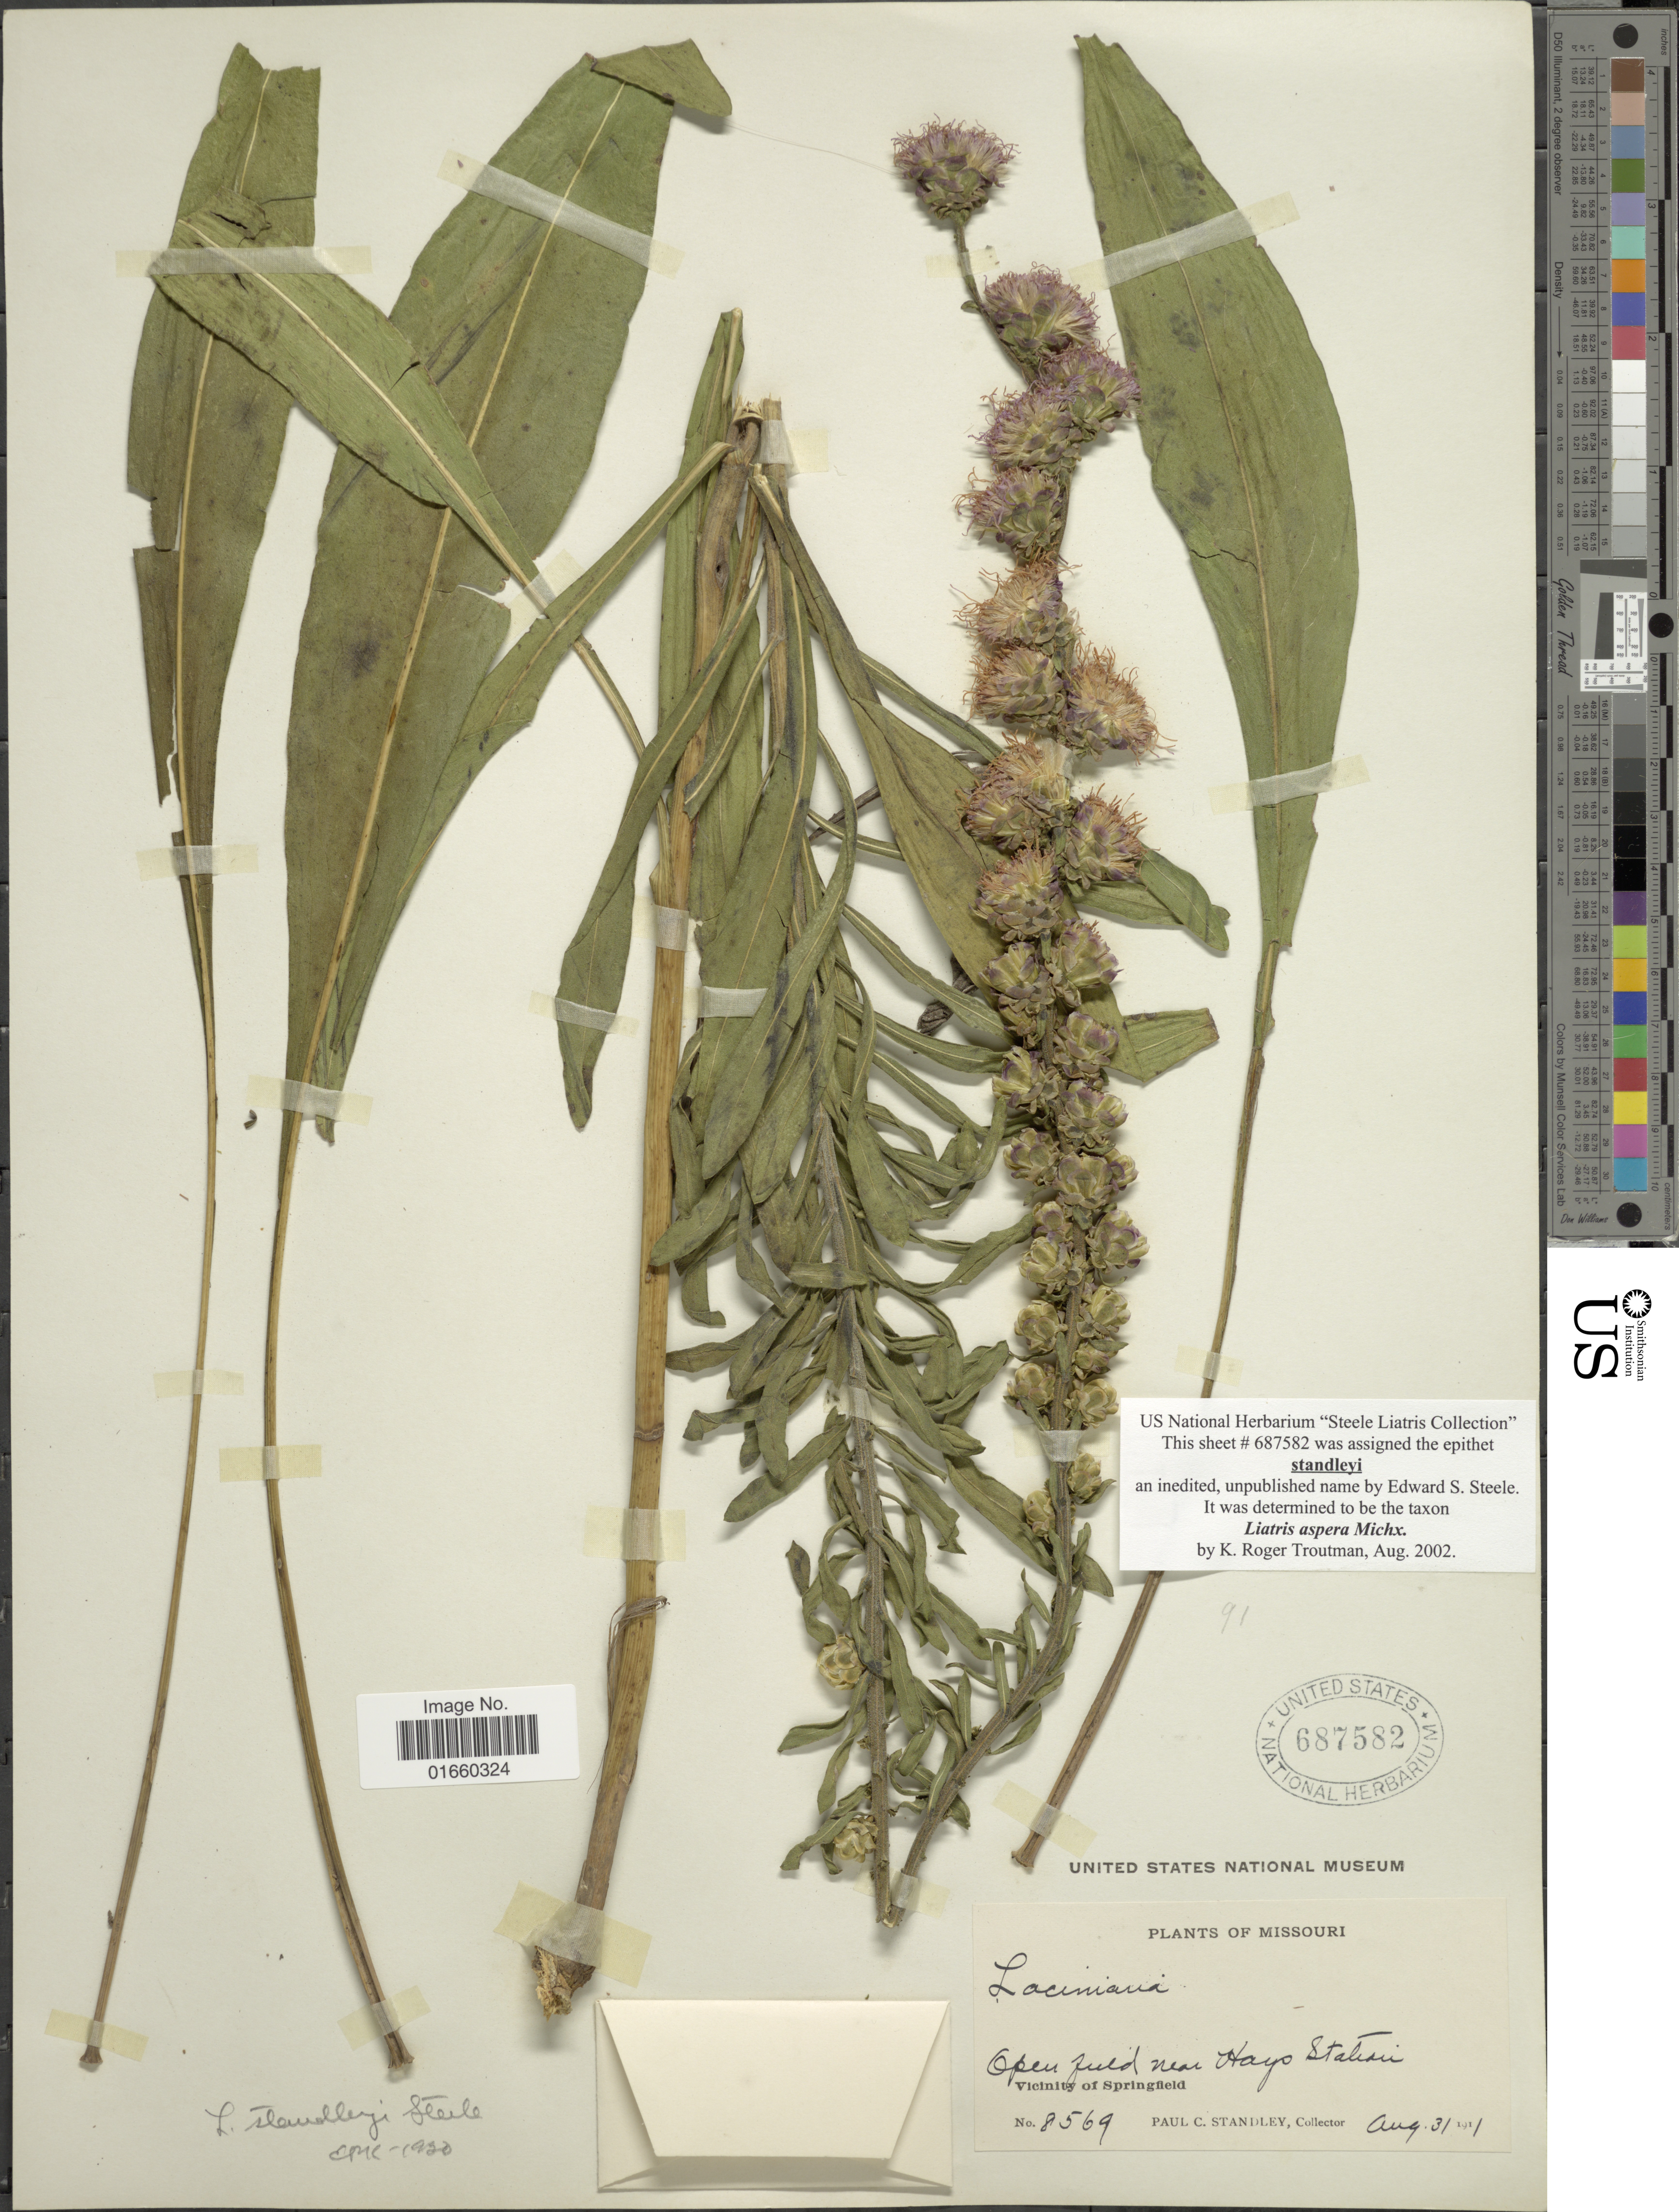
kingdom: Plantae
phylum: Tracheophyta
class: Magnoliopsida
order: Asterales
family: Asteraceae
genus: Liatris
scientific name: Liatris aspera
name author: Michx.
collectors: P. C. Standley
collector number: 8569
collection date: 1911-08-31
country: United States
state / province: Missouri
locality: Open field near Hayo Stakau, Vicinity of Springfield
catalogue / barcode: US 687582